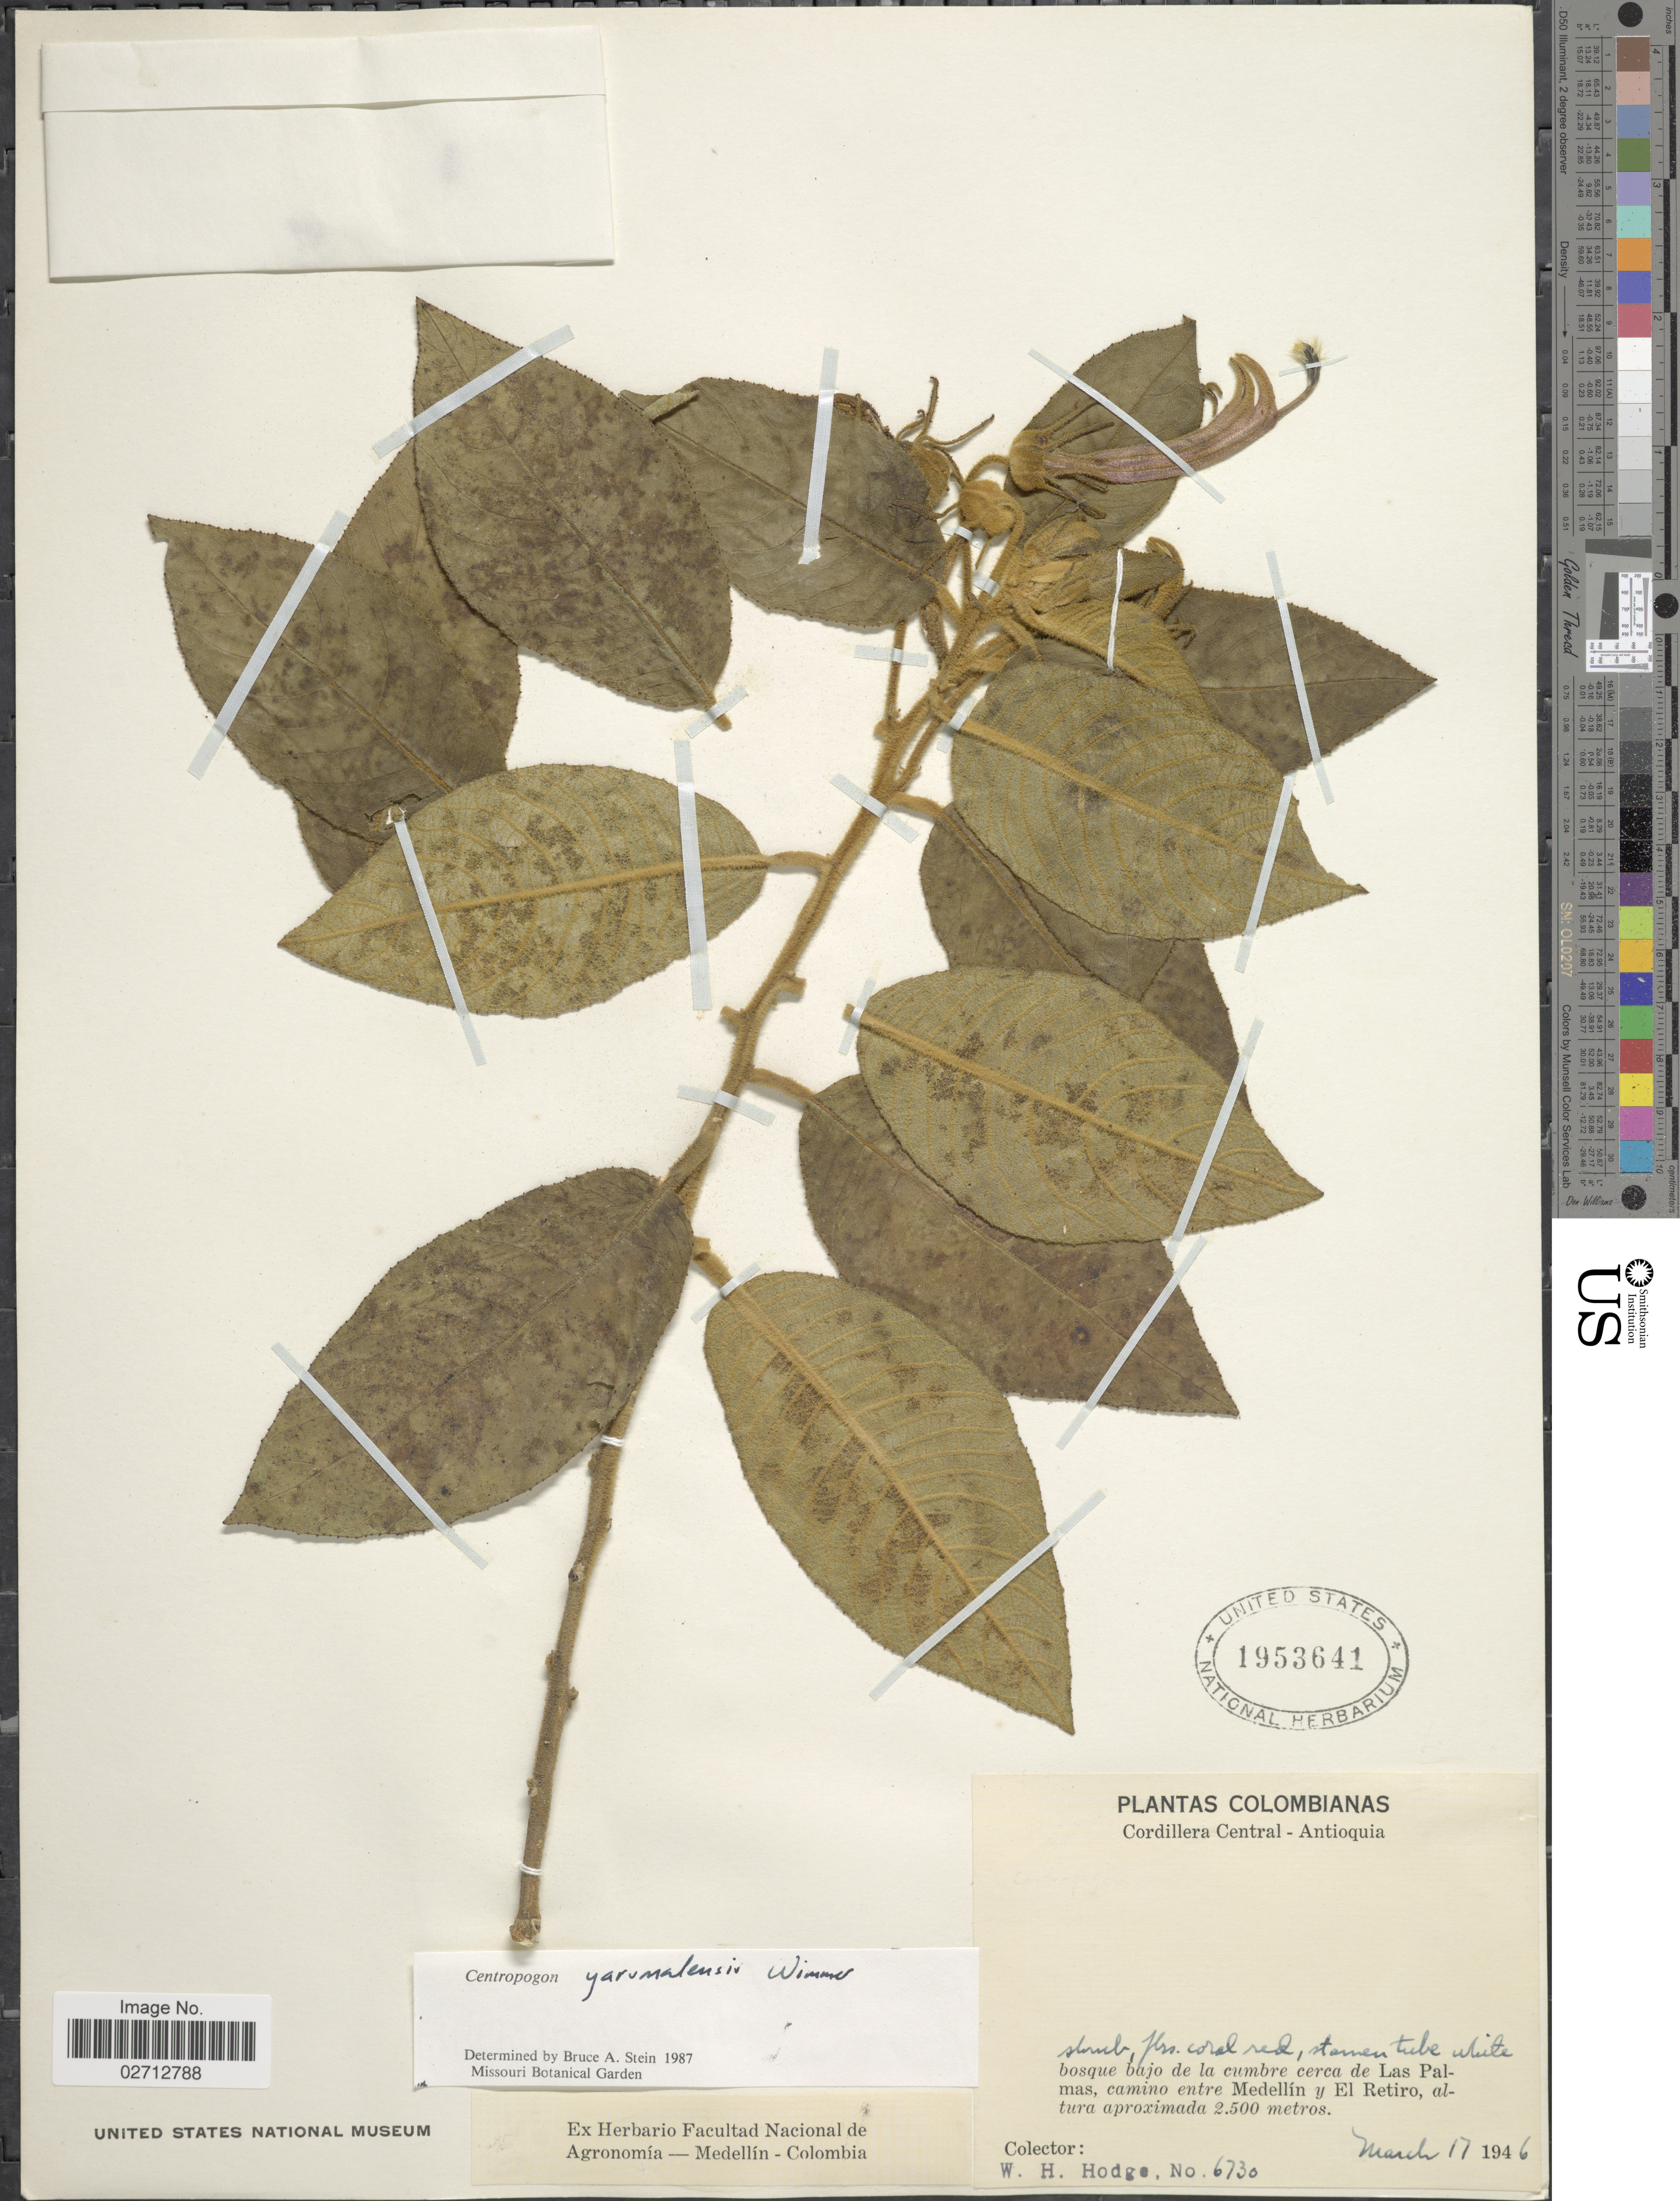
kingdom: Plantae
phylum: Tracheophyta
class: Magnoliopsida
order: Asterales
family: Campanulaceae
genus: Centropogon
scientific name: Centropogon yarumalensis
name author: E. Wimm.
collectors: W. Hodge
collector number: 6730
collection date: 1946-03-17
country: Colombia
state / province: Antioquia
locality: Cordillera Central. bajo de la cumbre cerca de Las Palmas, camino entre Medellin y El Retiro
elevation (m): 2500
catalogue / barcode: US 1953641